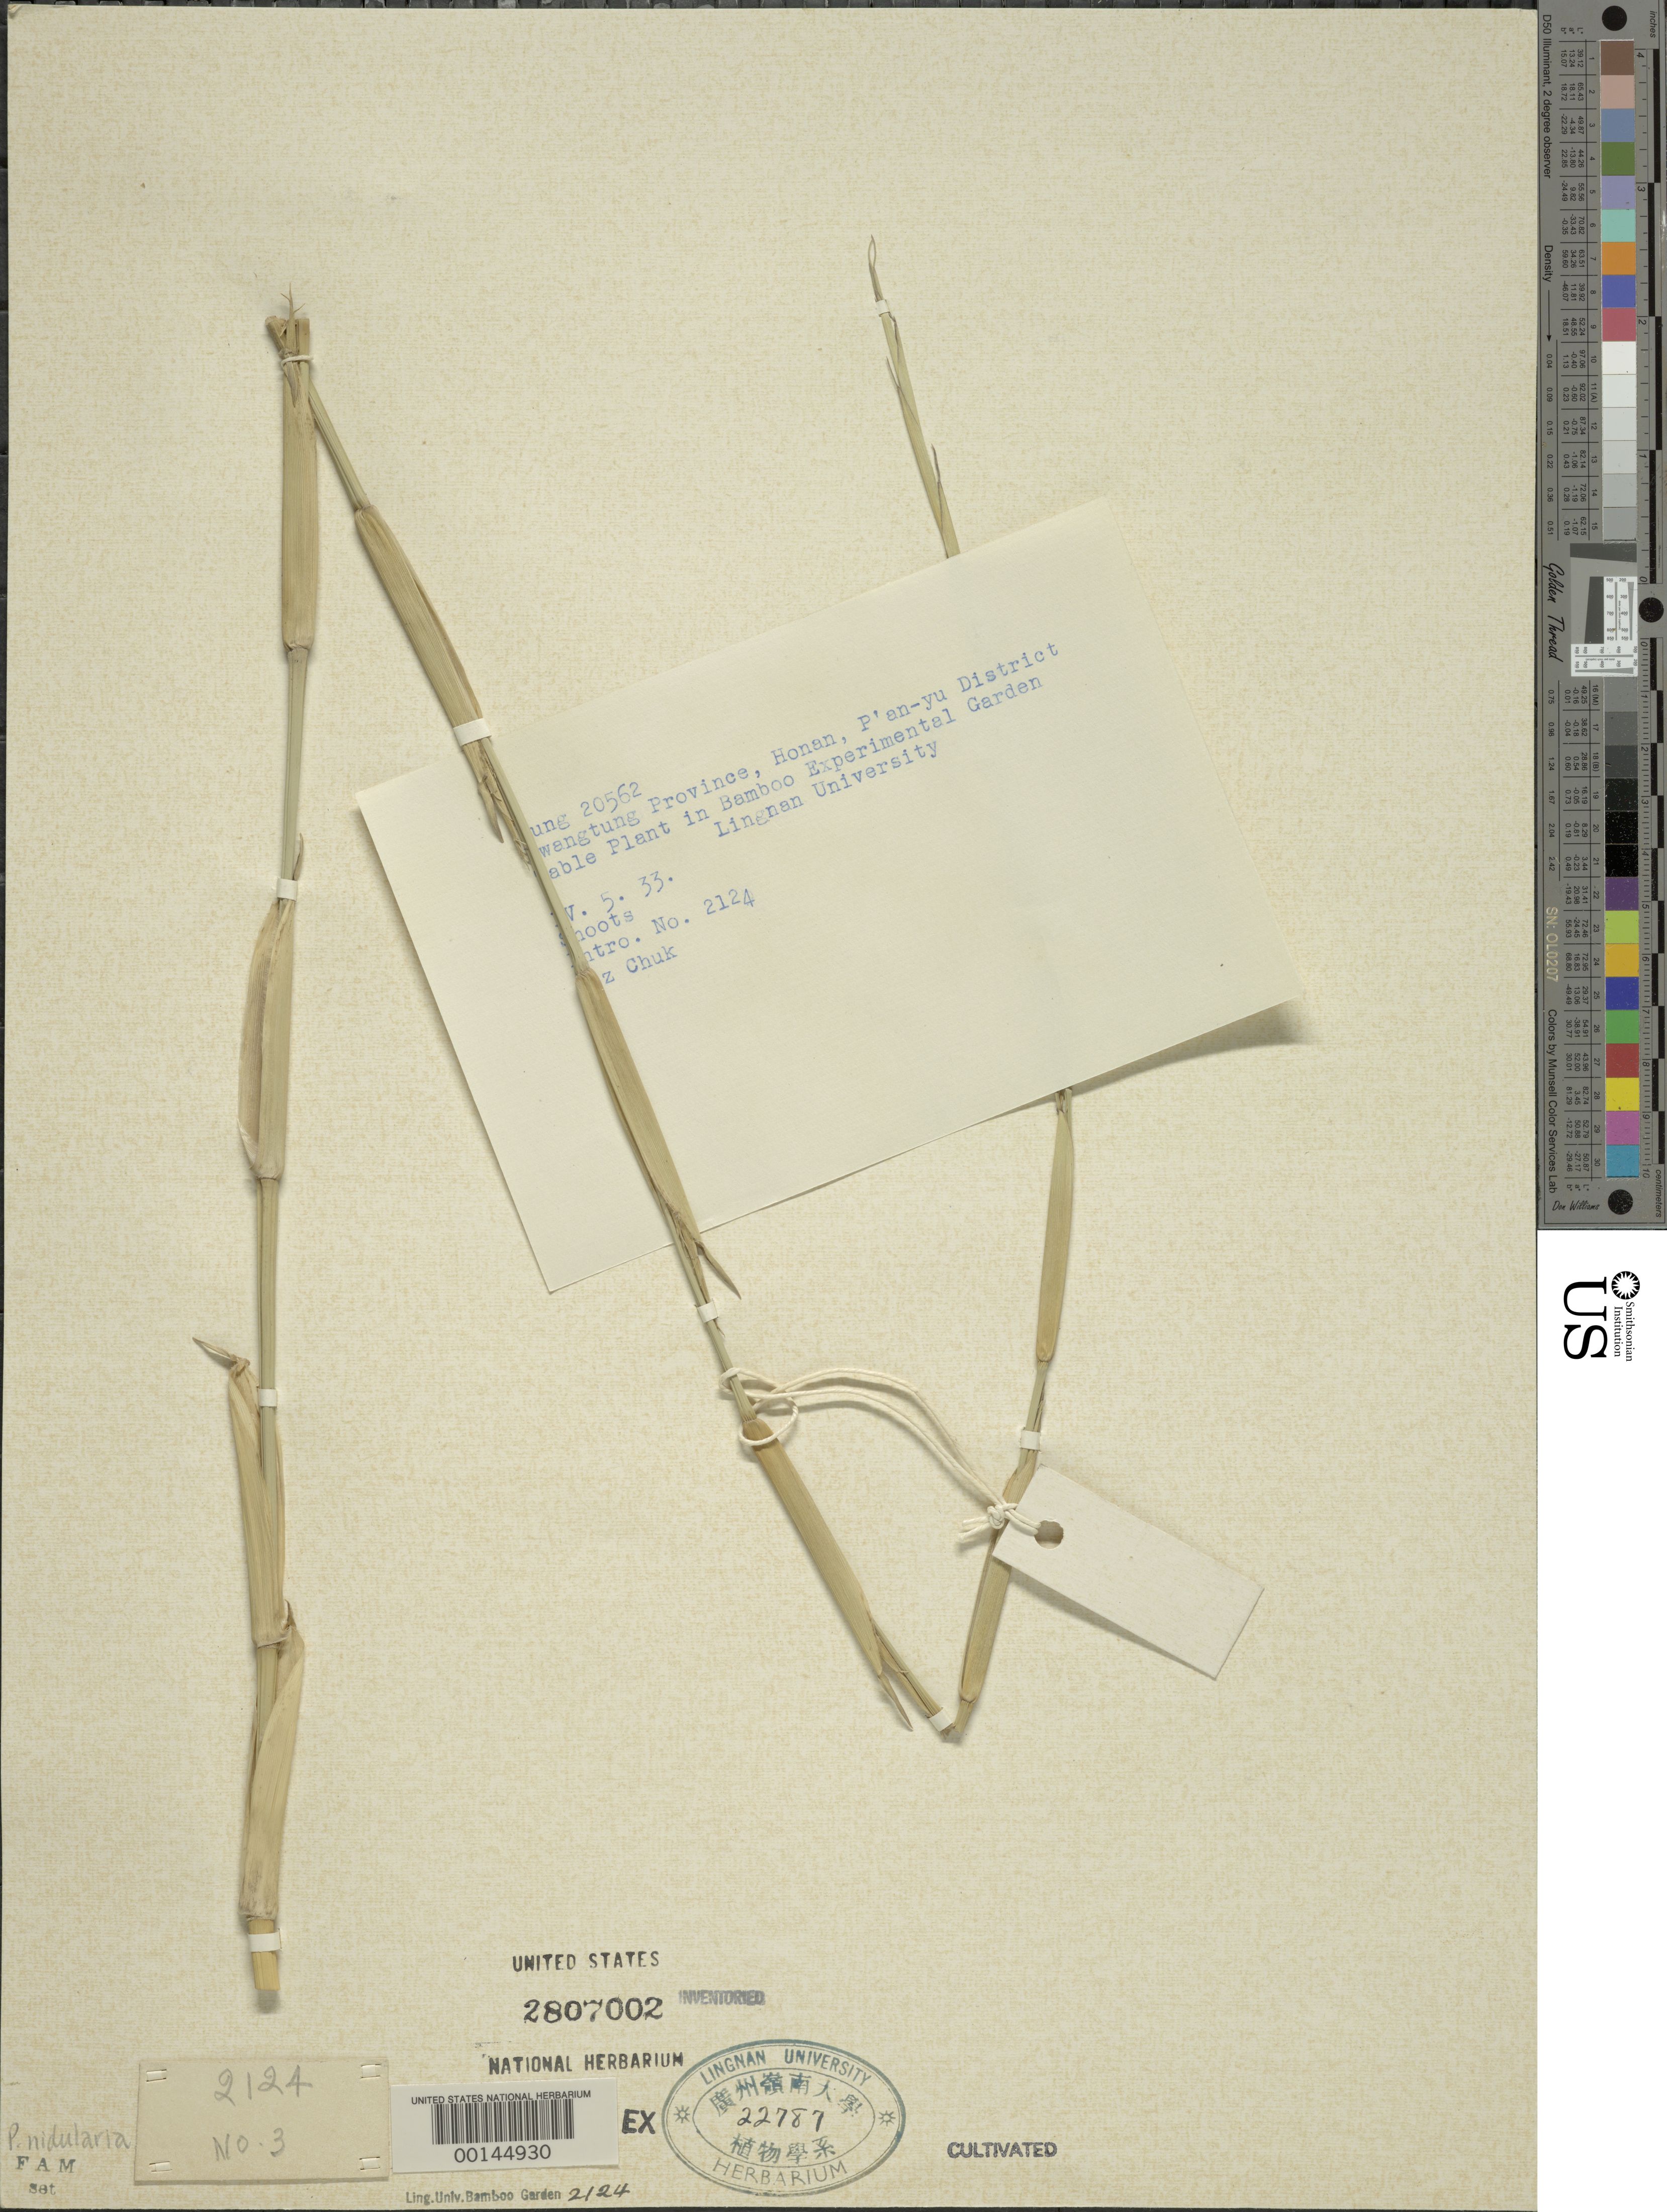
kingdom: Plantae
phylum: Tracheophyta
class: Liliopsida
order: Poales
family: Poaceae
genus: Phyllostachys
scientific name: Phyllostachys nidularia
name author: Munro ex Fenzi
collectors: H. L. Fung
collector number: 20562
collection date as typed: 05 Apr 1933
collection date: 1933-04-05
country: China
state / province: Guangdong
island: Honam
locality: Honan poon yu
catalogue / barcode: US 2807002